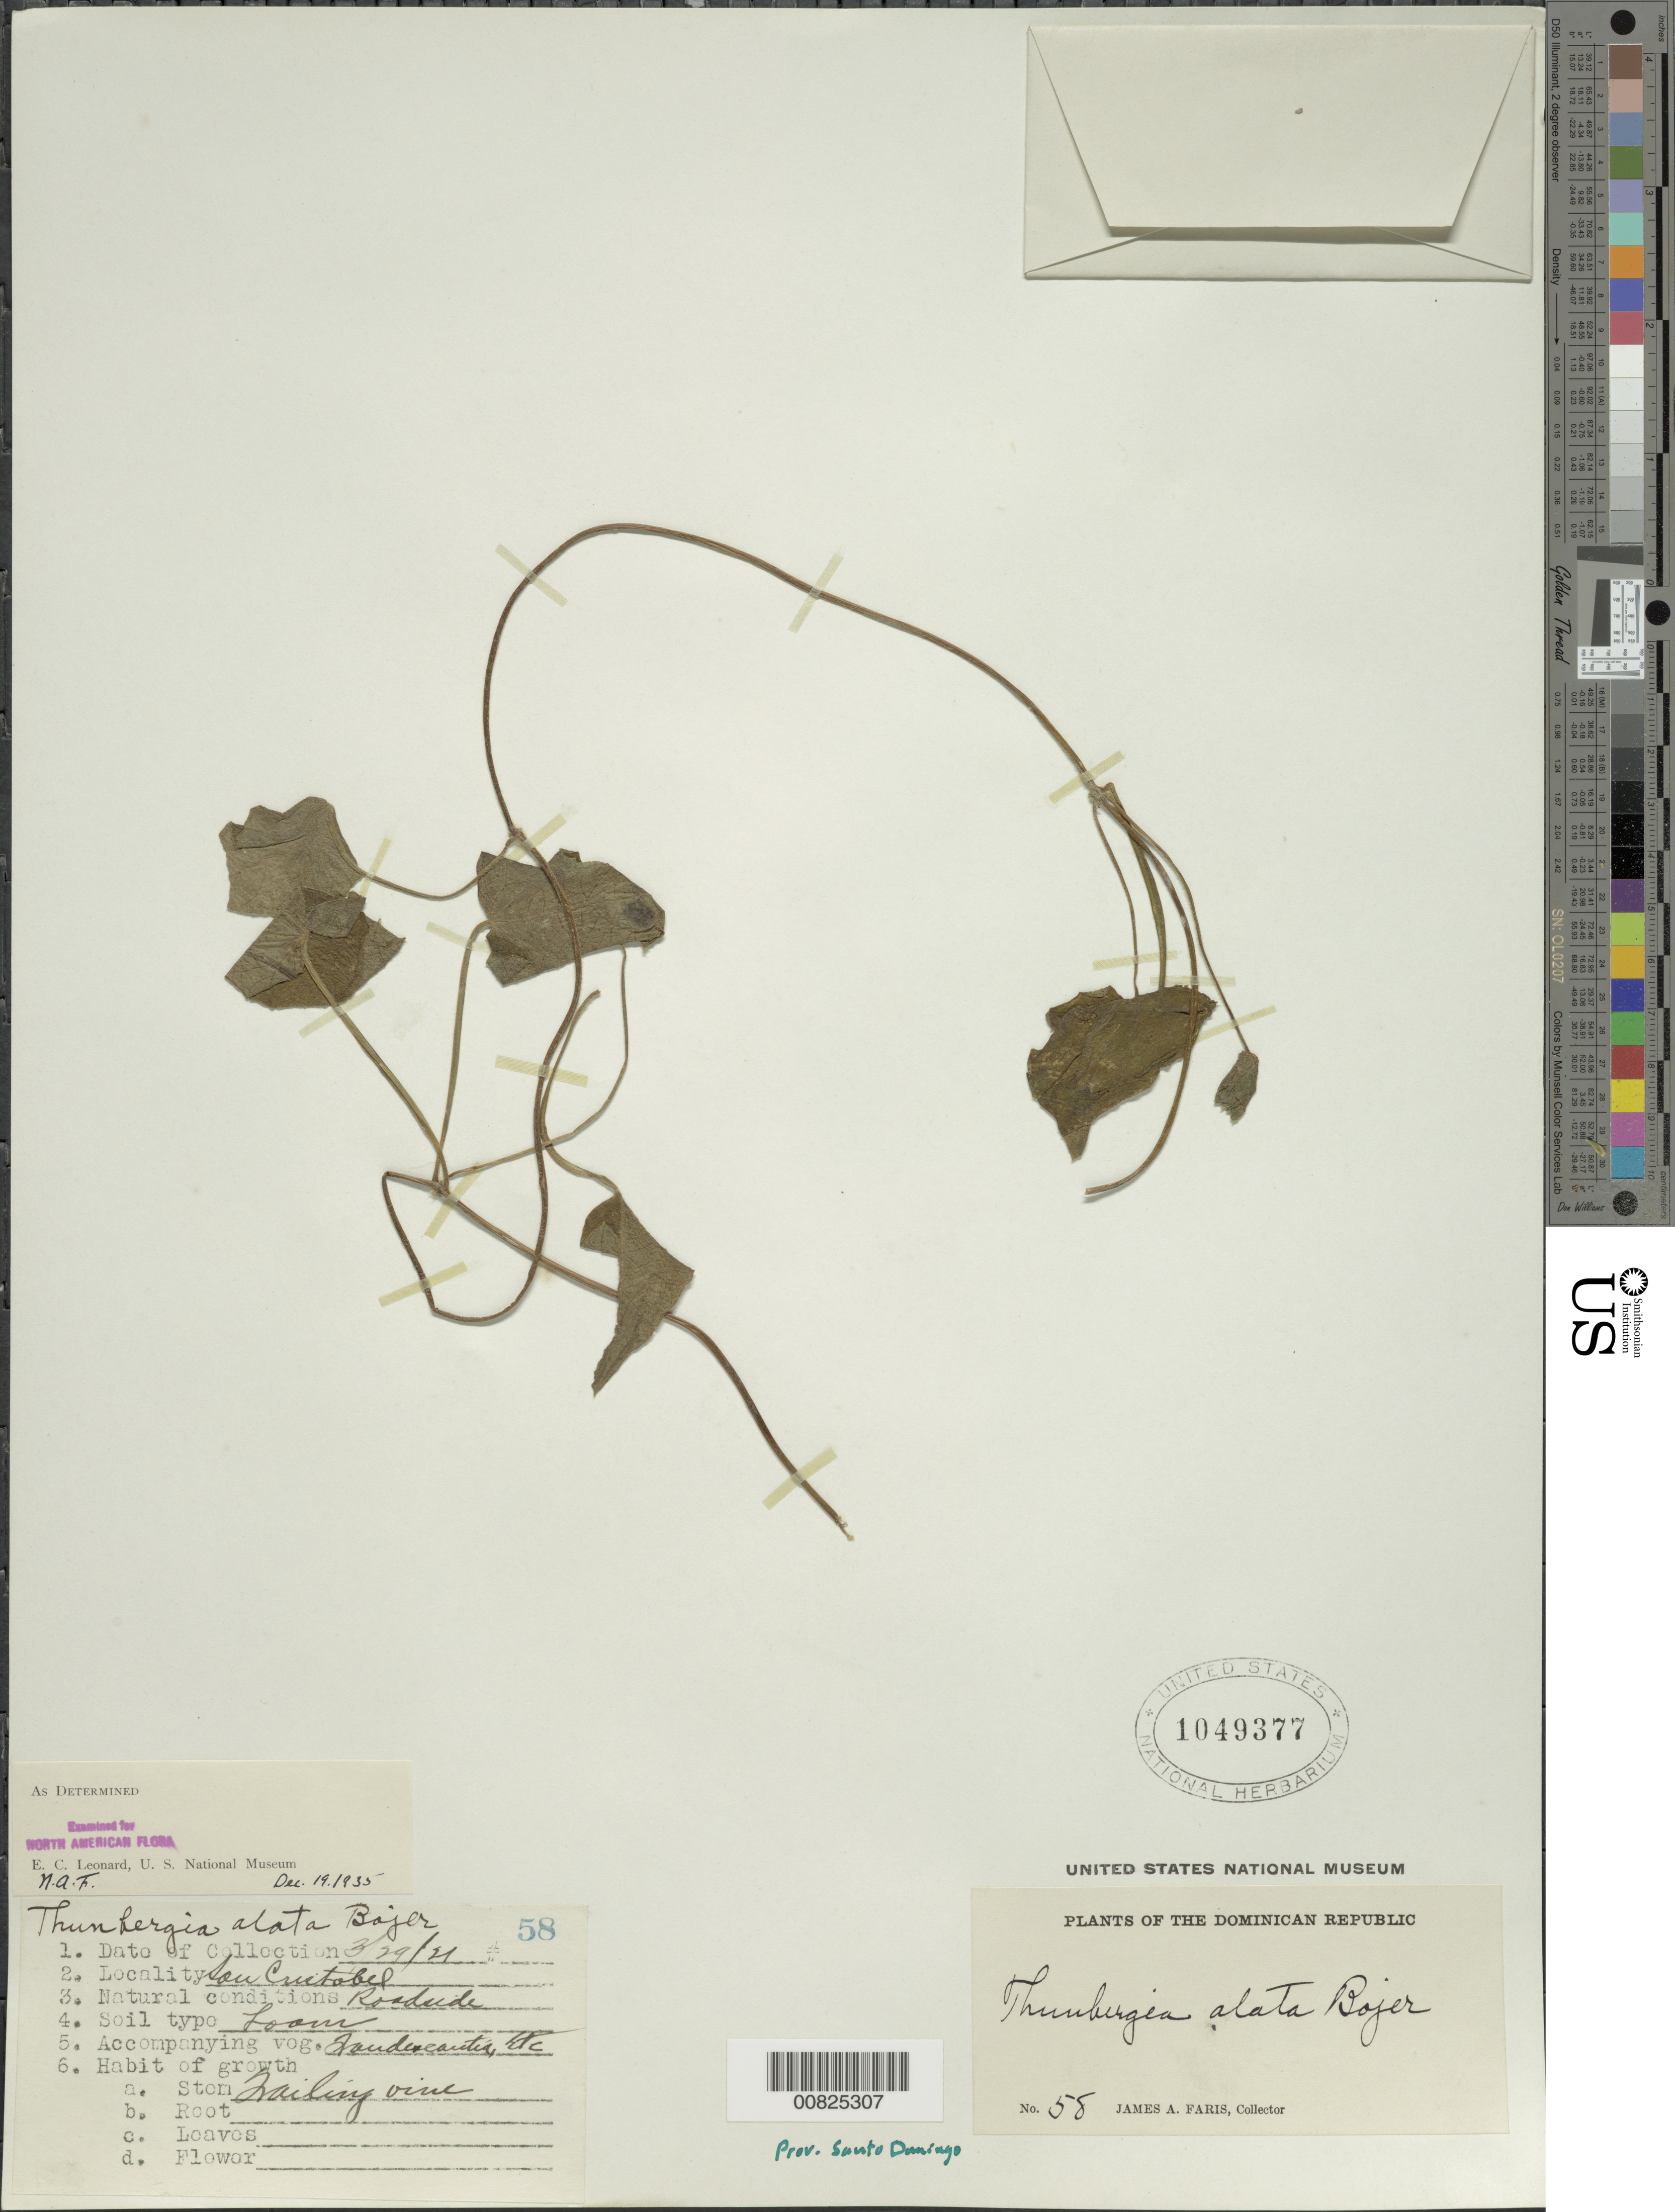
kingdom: Plantae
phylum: Tracheophyta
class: Magnoliopsida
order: Lamiales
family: Acanthaceae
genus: Thunbergia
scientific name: Thunbergia alata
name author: Bojer ex Sims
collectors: J. Faris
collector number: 58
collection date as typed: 29 Mar 1921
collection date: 1921-03-29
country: Dominican Republic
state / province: San Cristobal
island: Hispaniola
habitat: Roadside in loam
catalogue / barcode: US 1049377